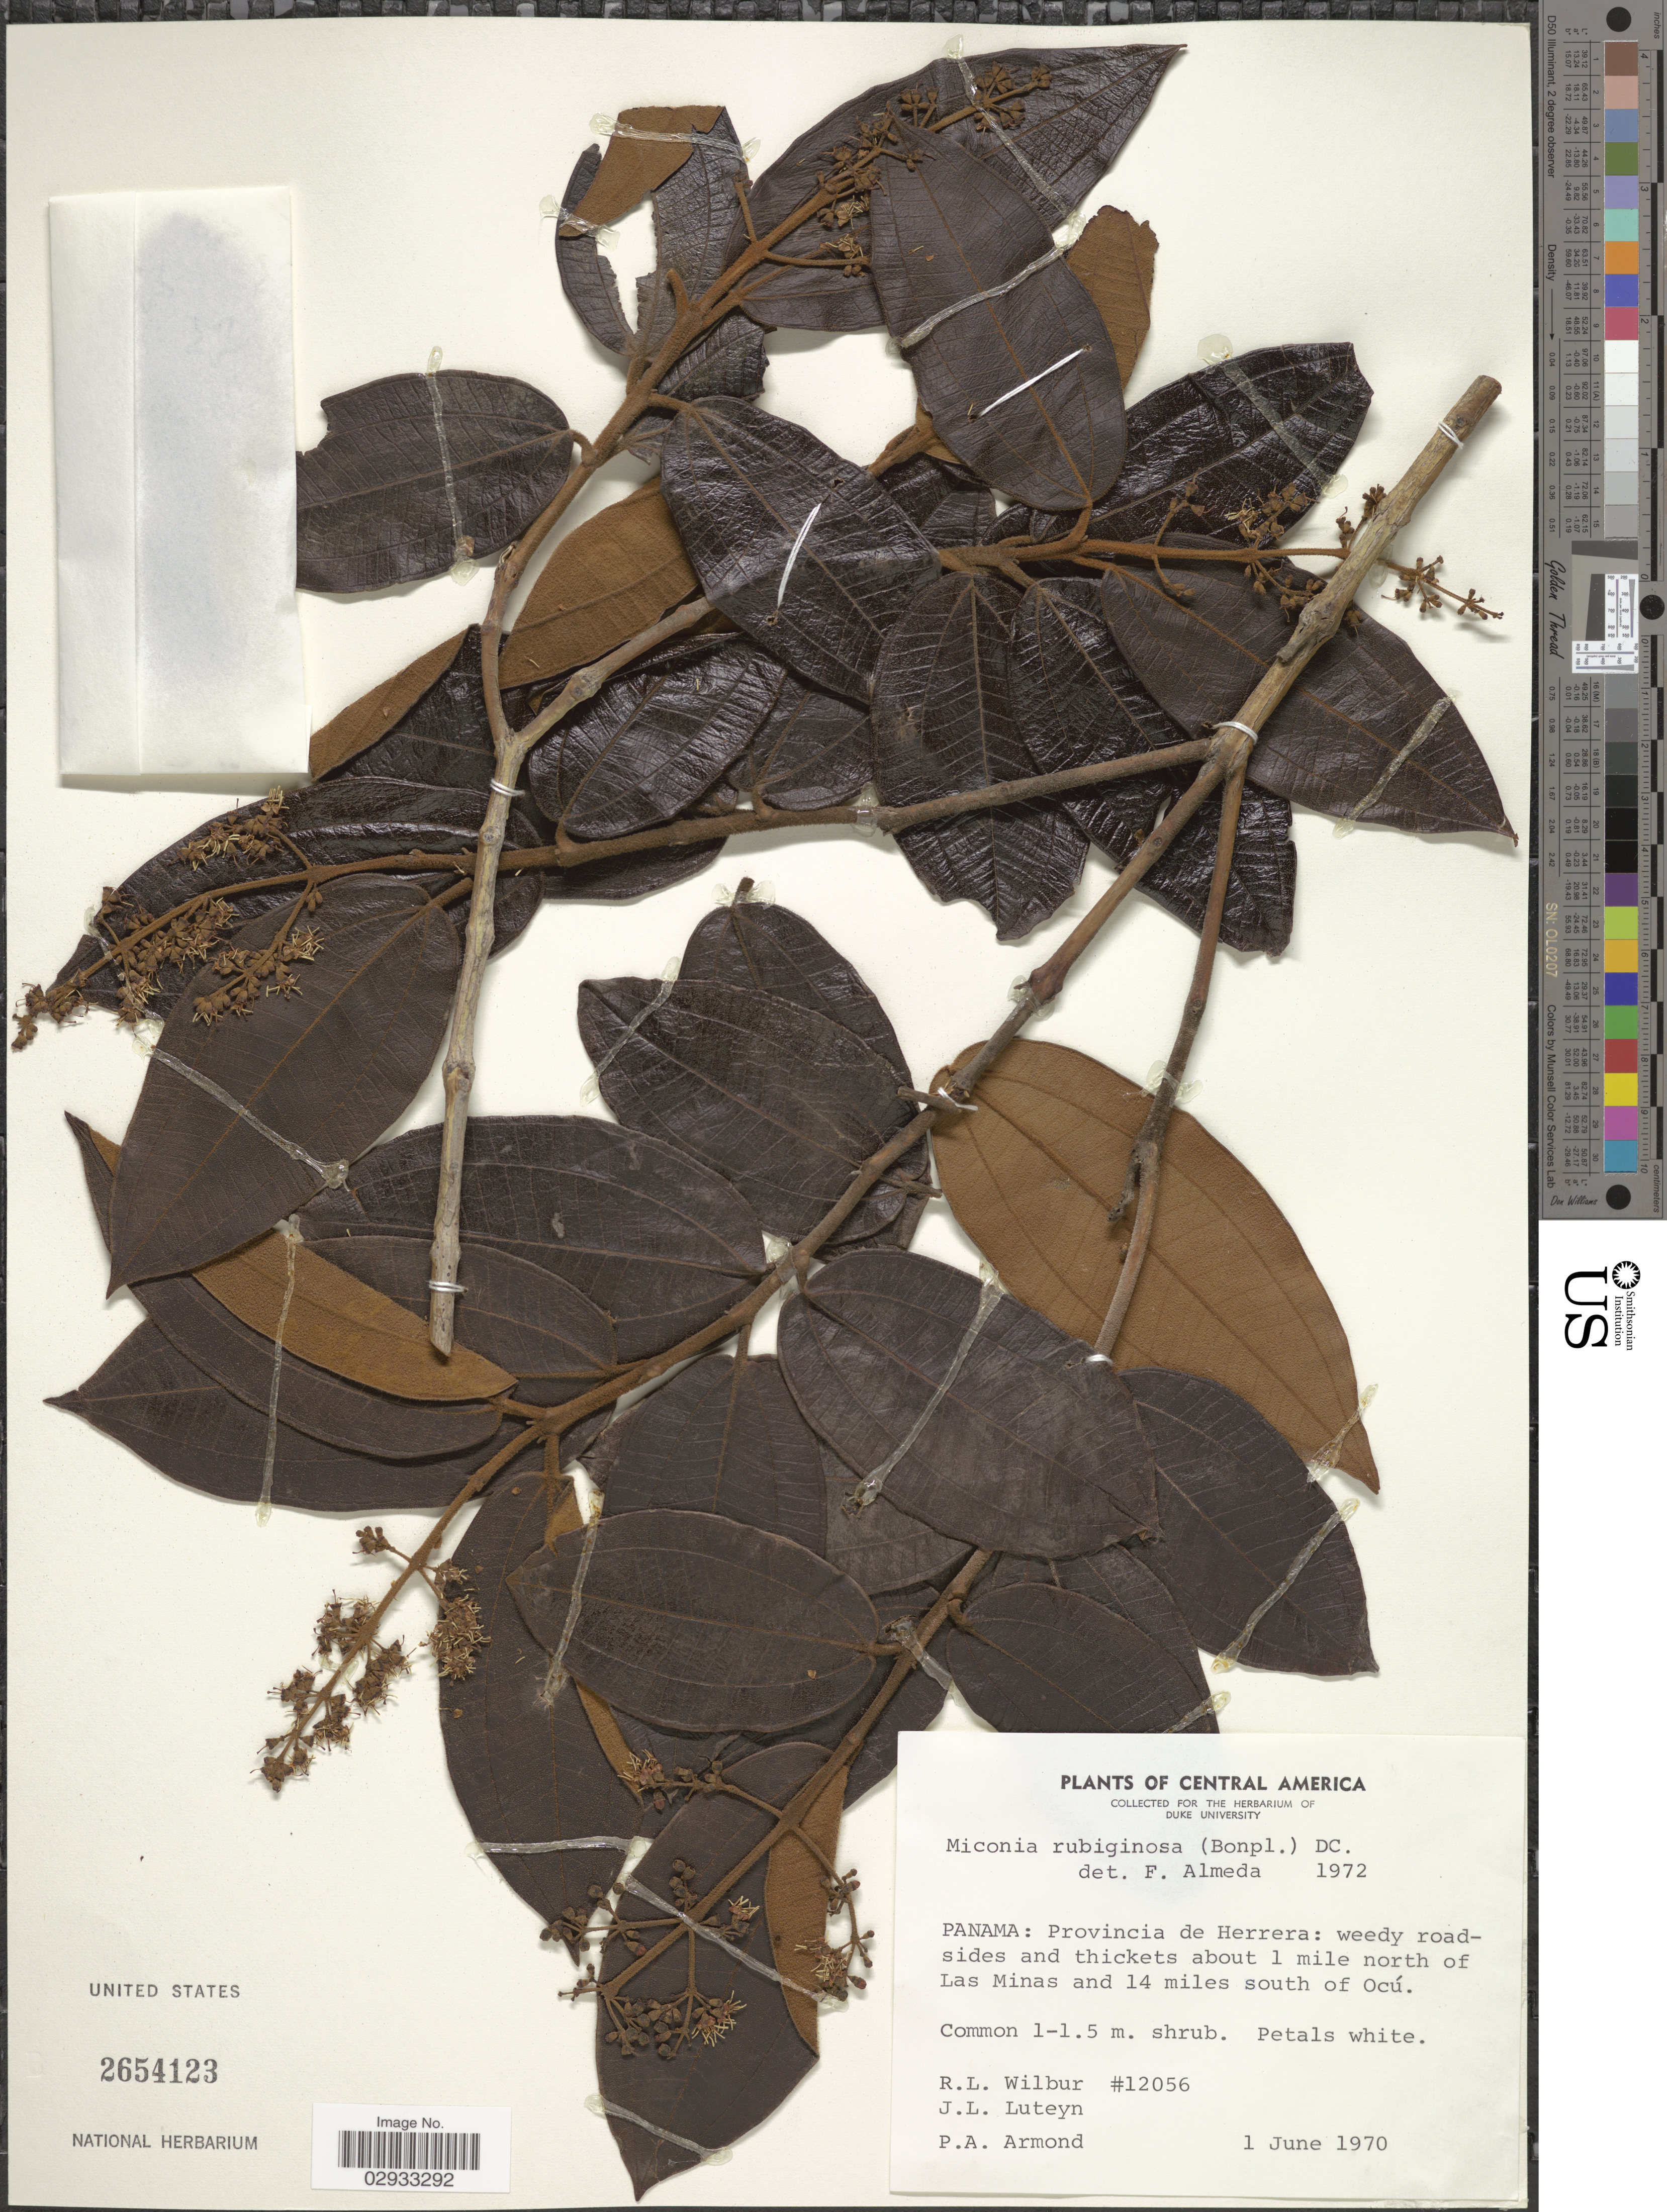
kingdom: Plantae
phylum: Tracheophyta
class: Magnoliopsida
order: Myrtales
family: Melastomataceae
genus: Miconia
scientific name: Miconia rubiginosa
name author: (Bonpl.) DC.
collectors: R. L. Wilbur, J. Luteyn & P. Armond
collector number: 12056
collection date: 1970-06-01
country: Panama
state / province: Herrera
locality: Central America. About 1 mile north of Las Minas and 14 miles south of Ocú.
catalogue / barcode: US 2654123